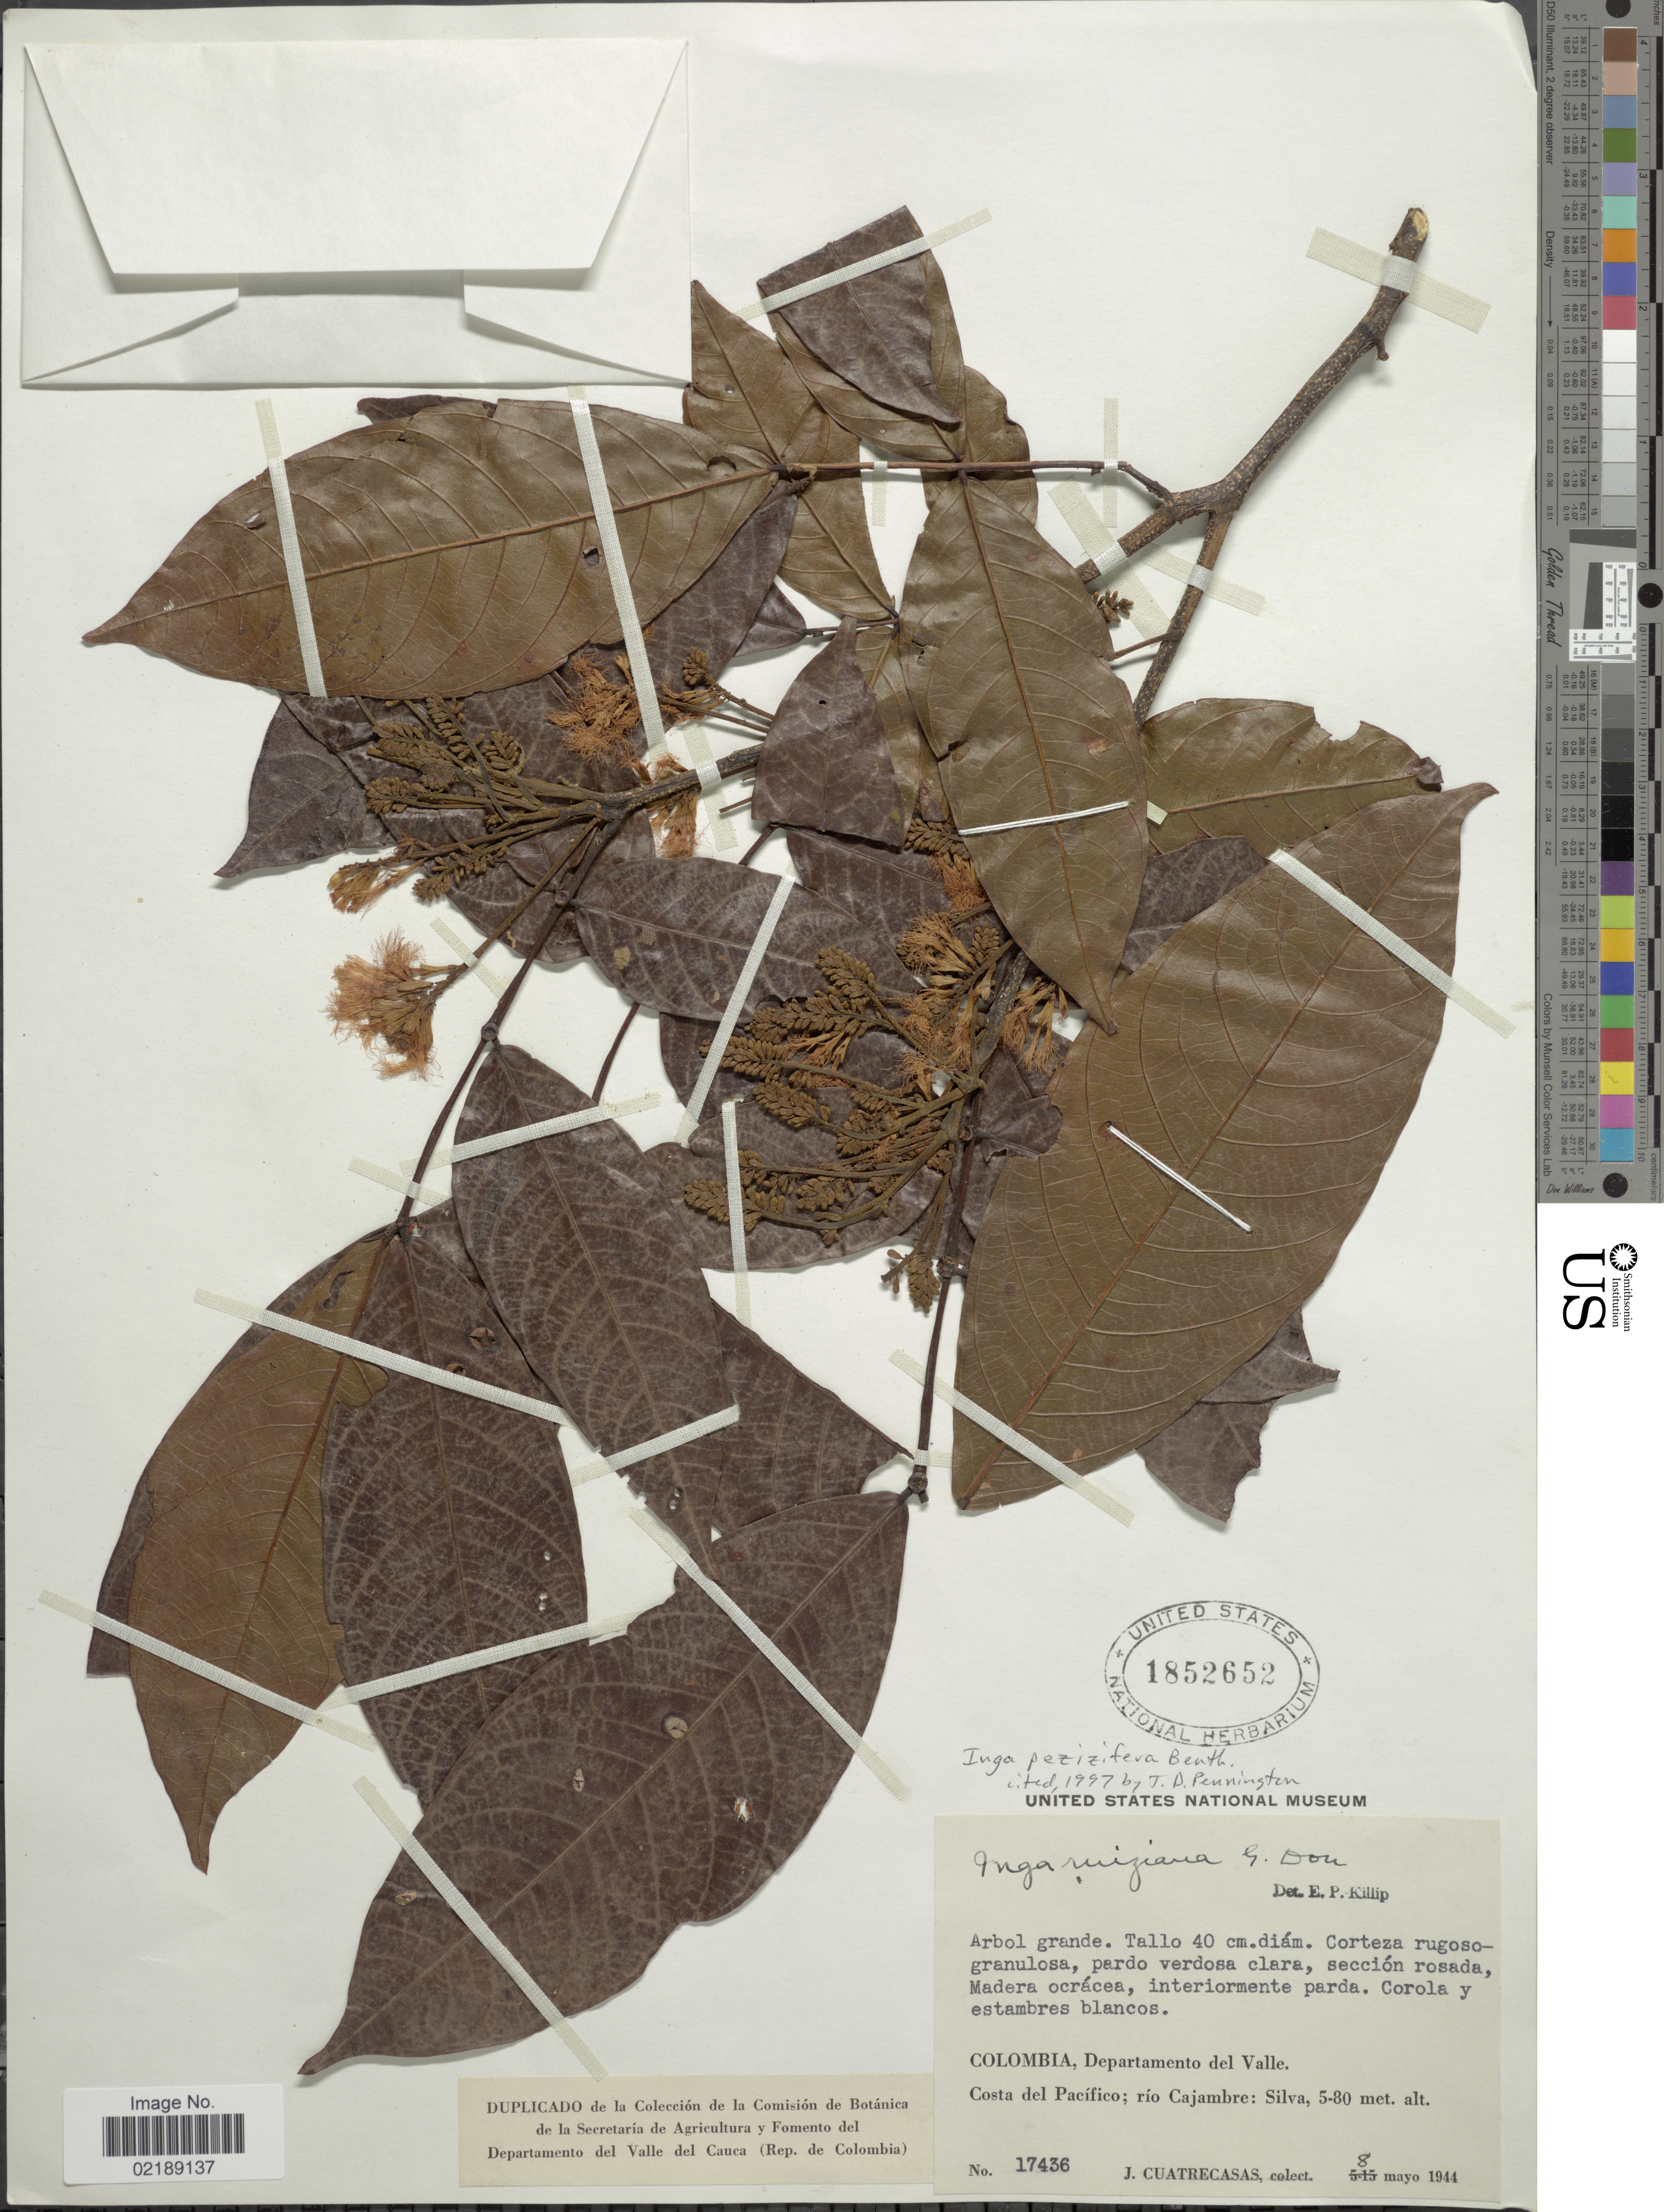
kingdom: Plantae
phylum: Tracheophyta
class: Magnoliopsida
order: Fabales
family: Fabaceae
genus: Inga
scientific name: Inga pezizifera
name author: Benth.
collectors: J. Cuatrecasas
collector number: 17436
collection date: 1944-05-08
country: Colombia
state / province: Valle del Cauca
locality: Costa del Pacifico, Rio Cajambre, Silva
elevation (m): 5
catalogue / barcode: US 1852652